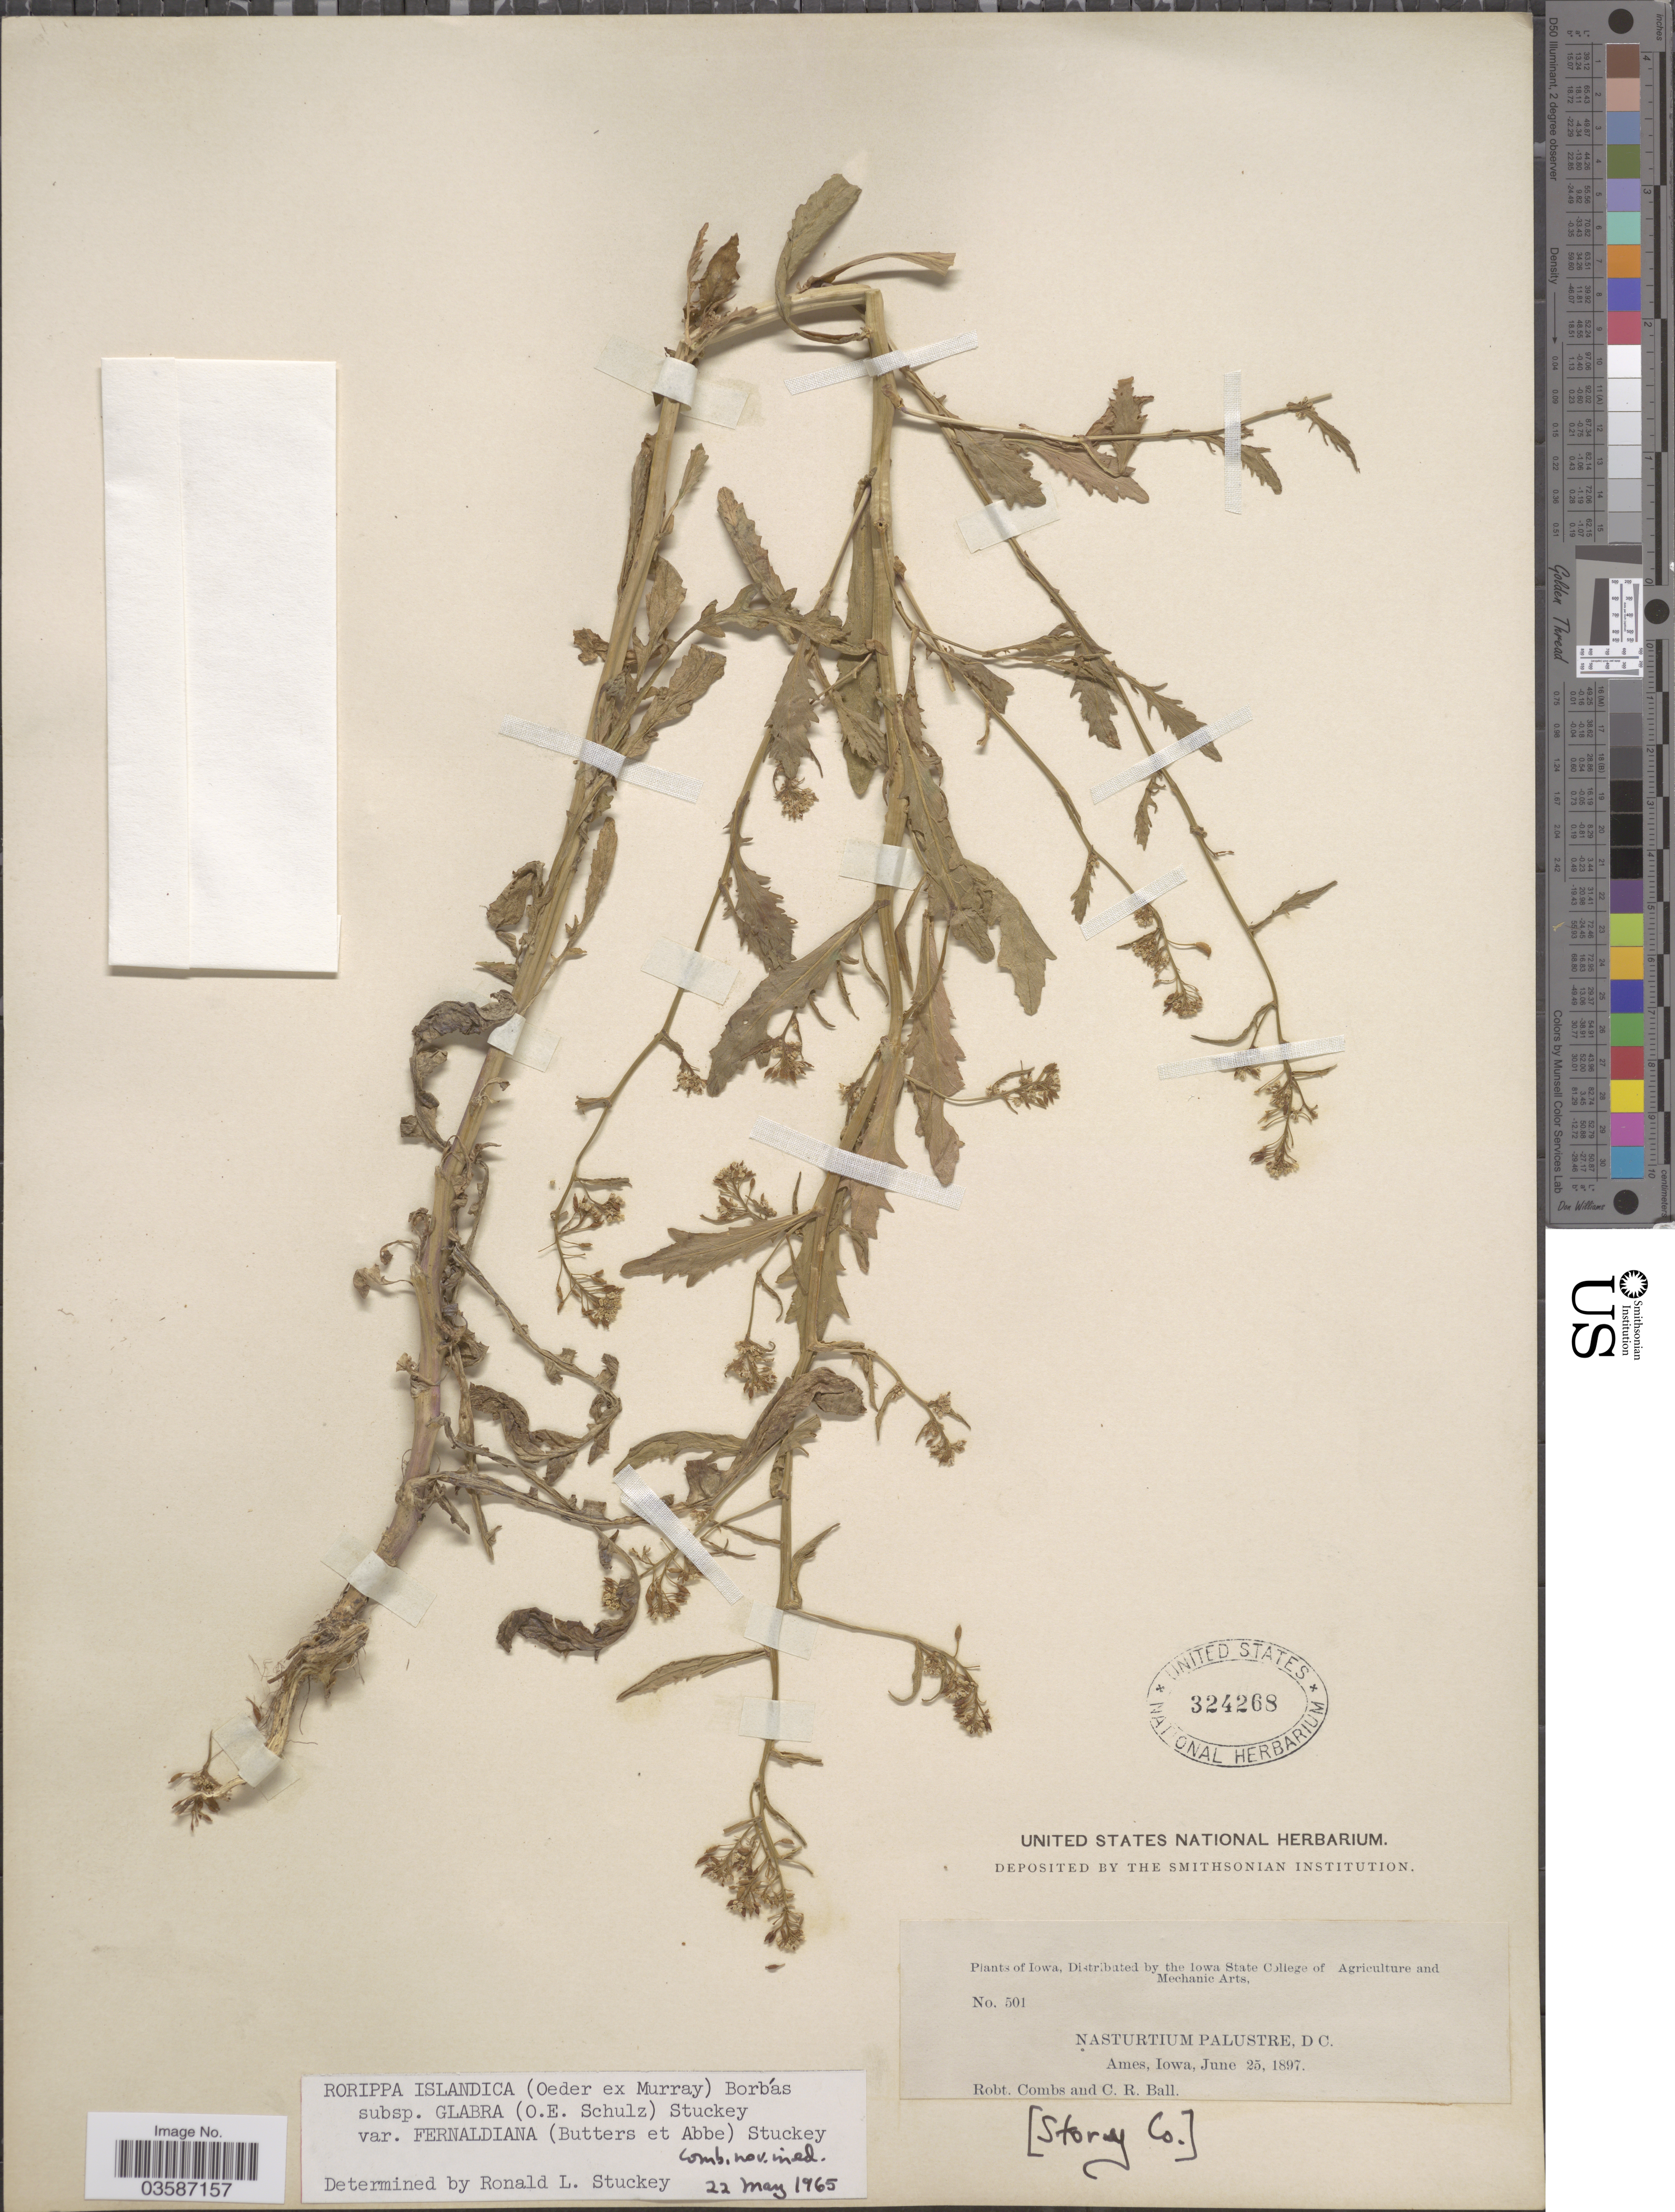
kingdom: Plantae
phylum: Tracheophyta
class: Magnoliopsida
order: Brassicales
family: Brassicaceae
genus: Rorippa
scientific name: Rorippa islandica var. fernaldiana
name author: Butters & Abbe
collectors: R. Combs & C. R. Ball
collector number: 501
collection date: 1897-06-25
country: United States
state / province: Iowa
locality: Ames. Story Co.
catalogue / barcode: US 324268